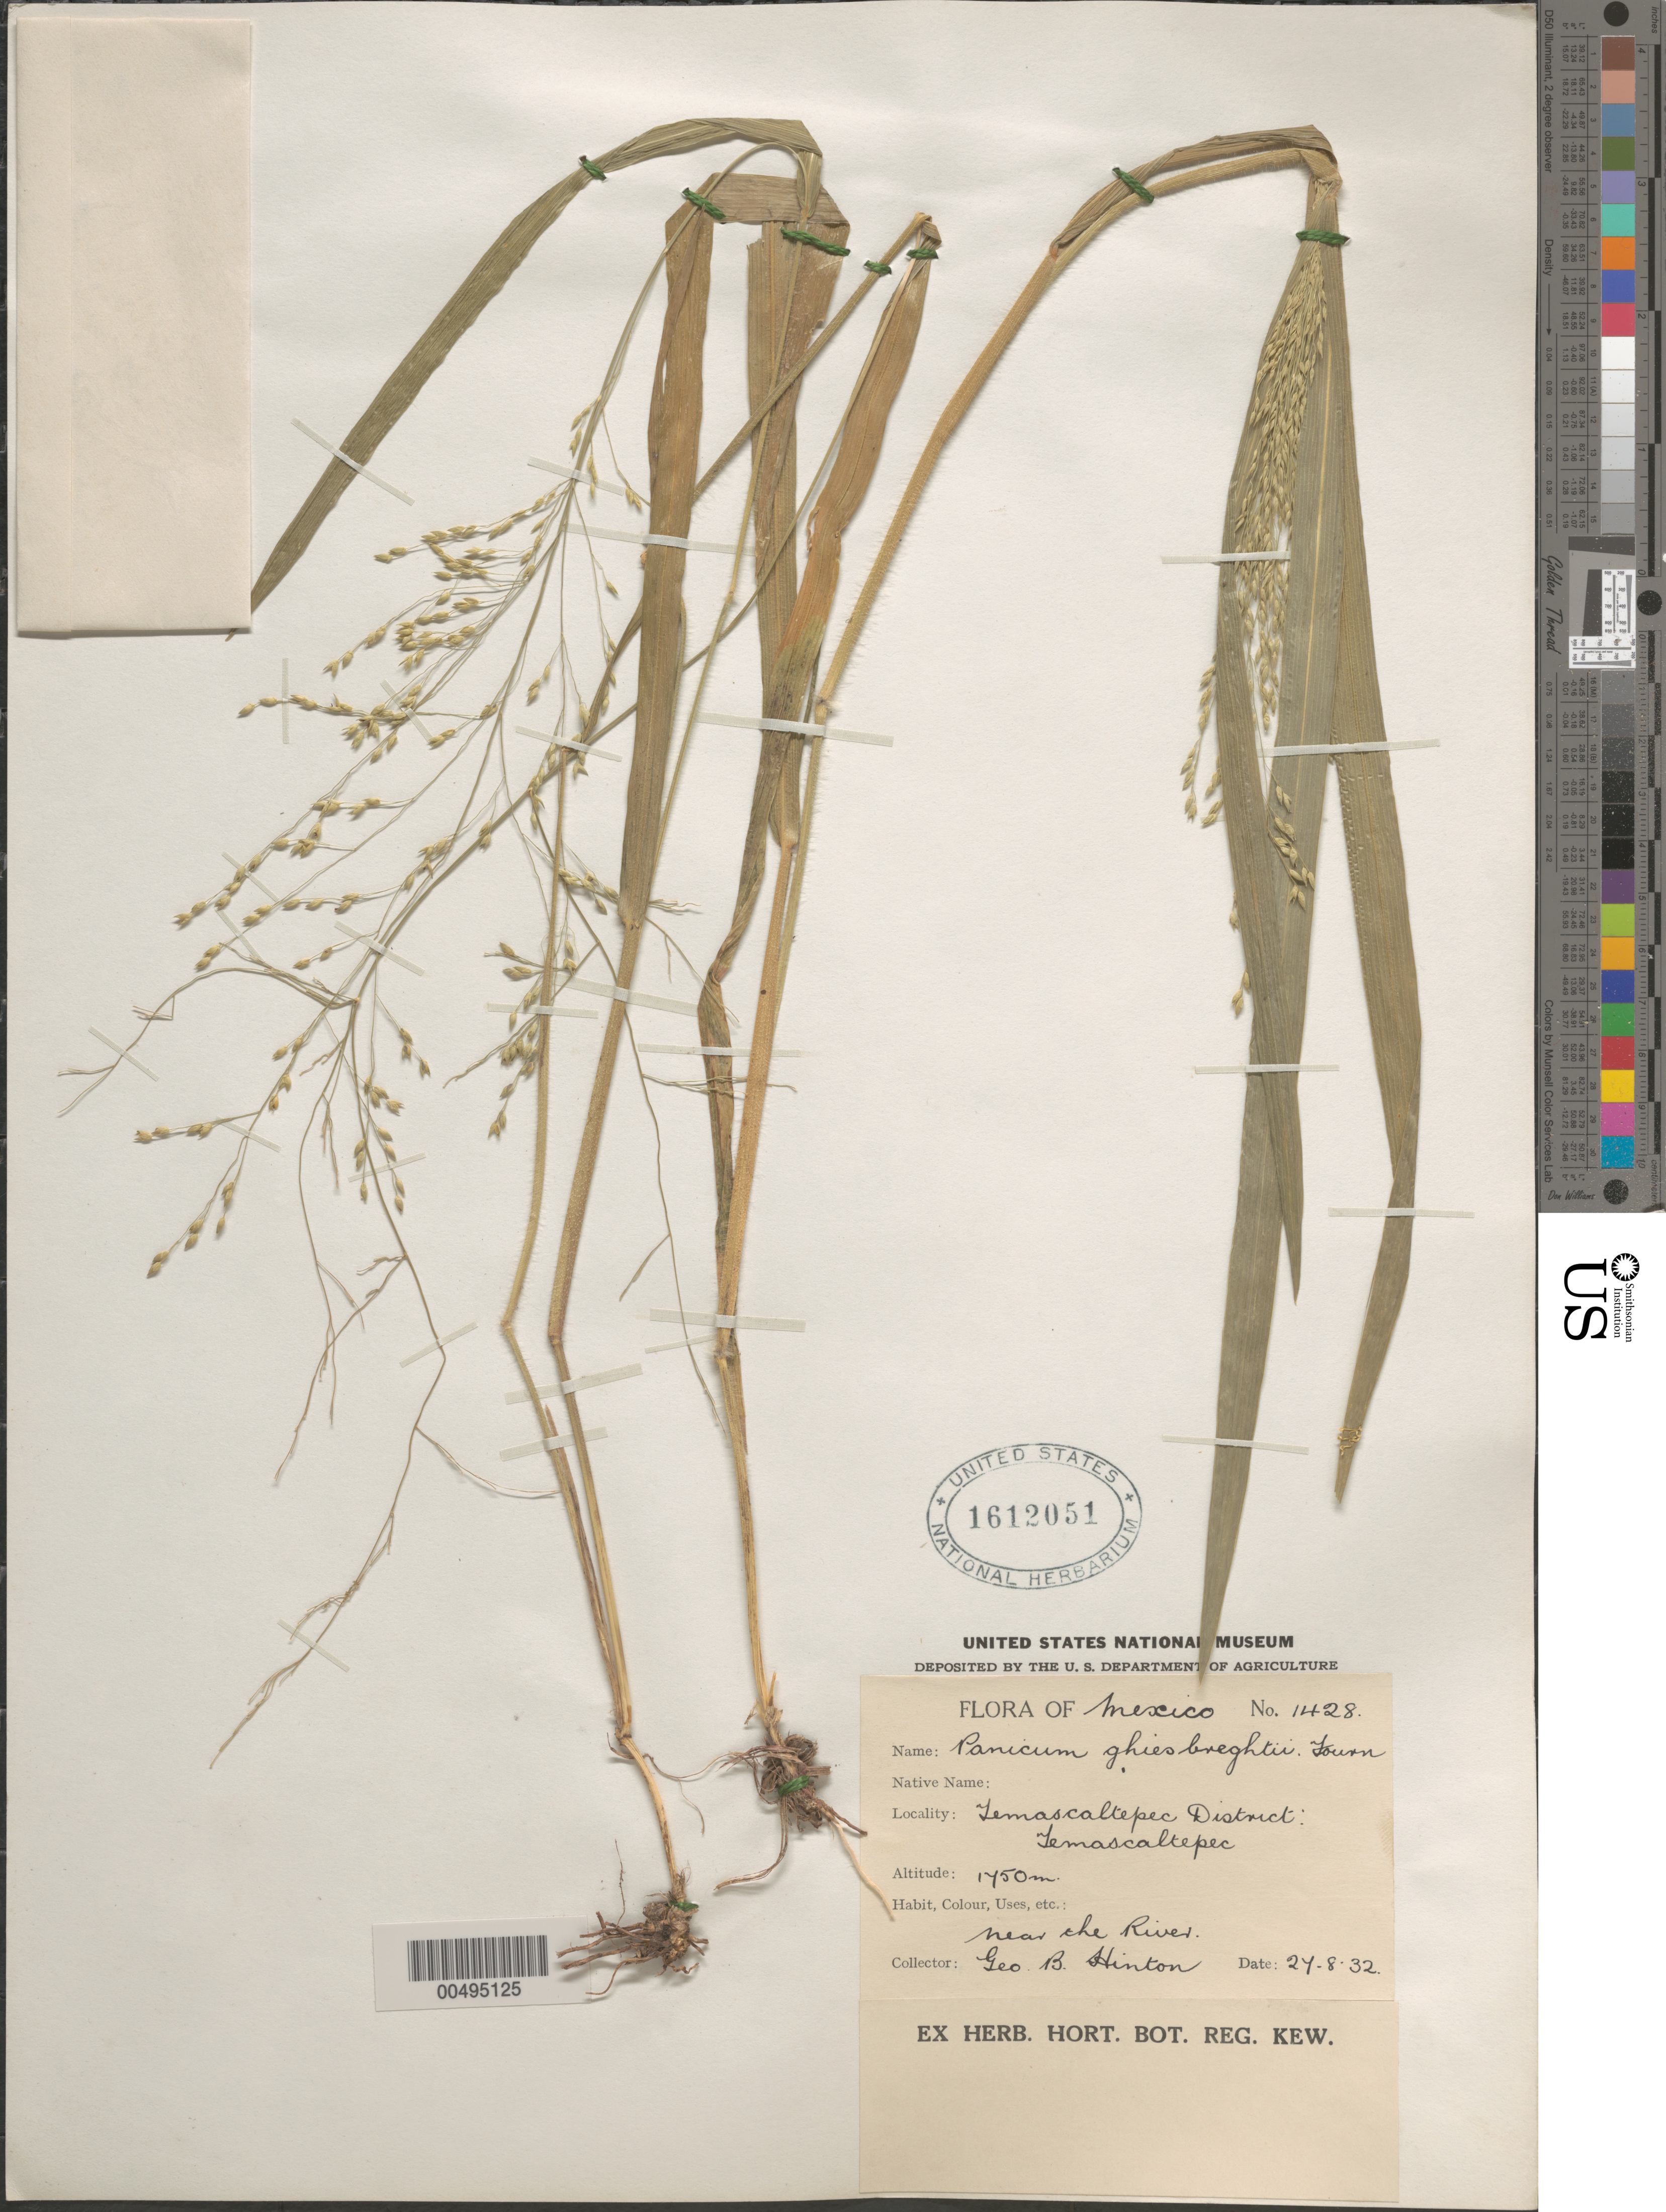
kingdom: Plantae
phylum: Tracheophyta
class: Liliopsida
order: Poales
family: Poaceae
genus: Panicum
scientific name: Panicum ghiesbreghtii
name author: E. Fourn.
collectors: G. B. Hinton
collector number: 1428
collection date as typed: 24 Aug 1932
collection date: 1932-08-24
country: Mexico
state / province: México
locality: Temascaltepec Dist, Temascaltepec, near the river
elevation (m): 1750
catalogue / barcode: US 1612051